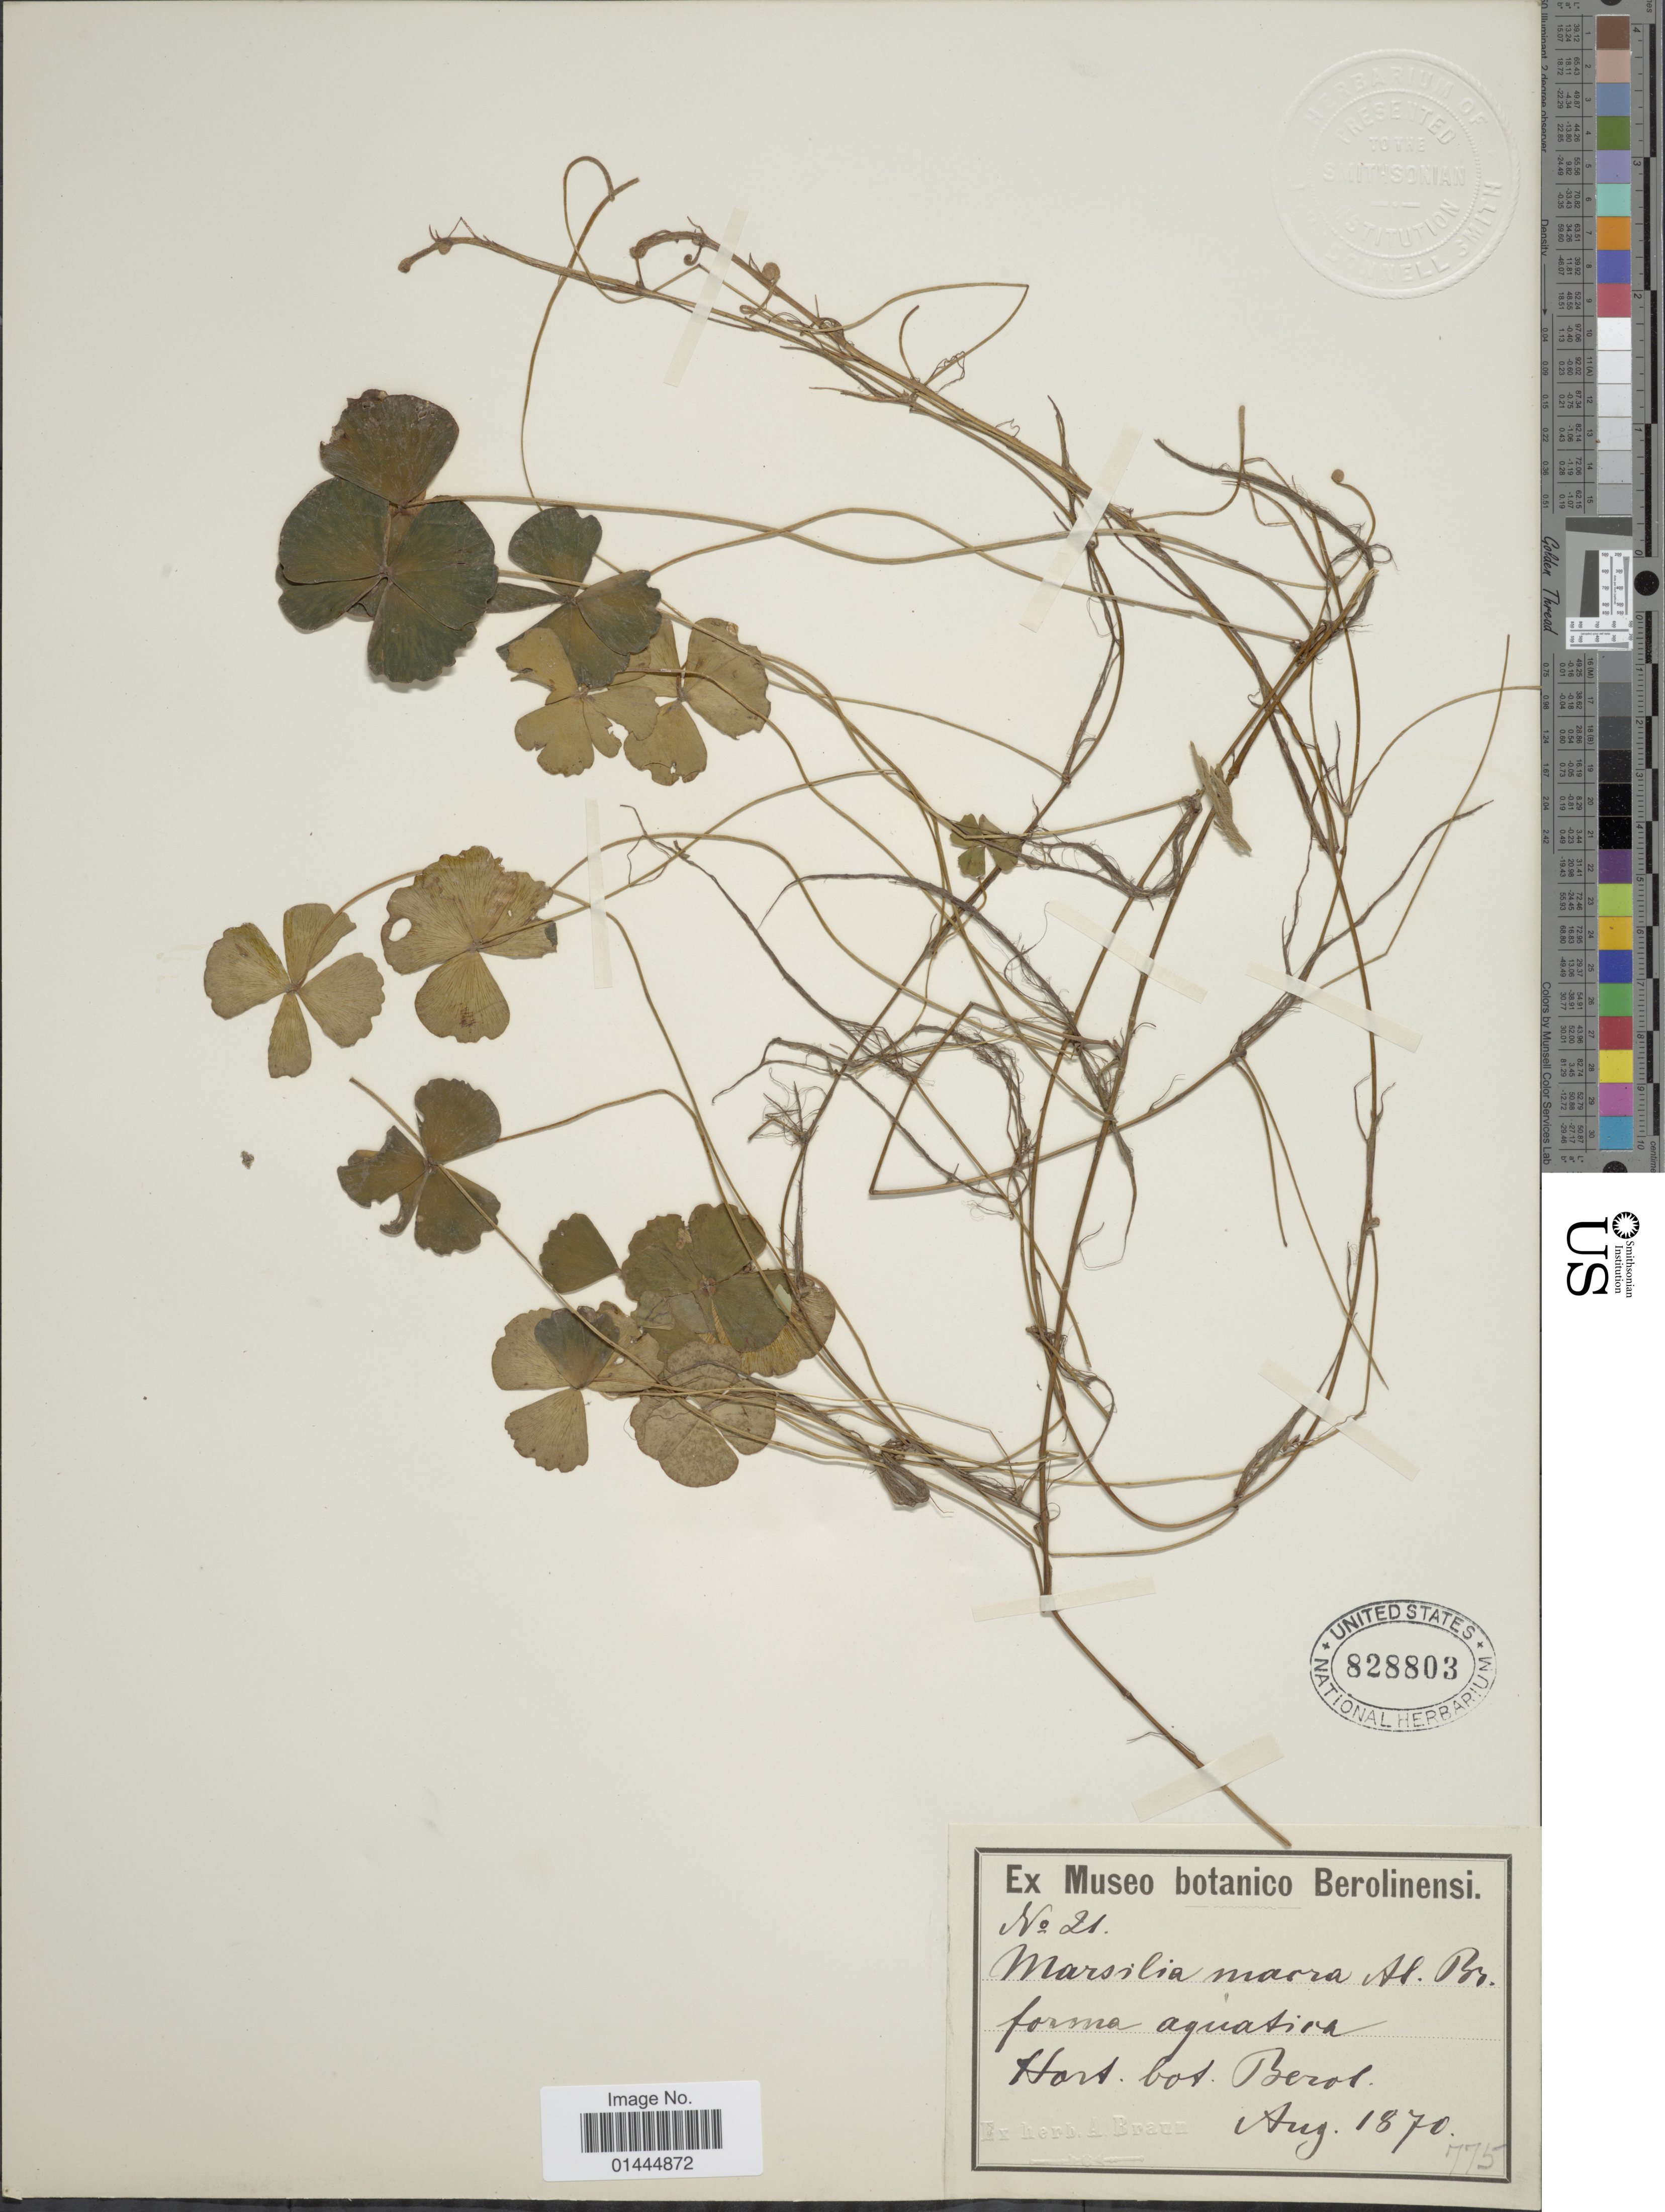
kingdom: Plantae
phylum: Tracheophyta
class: Polypodiopsida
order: Salviniales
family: Marsileaceae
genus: Marsilea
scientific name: Marsilea macra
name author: A. Braun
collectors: ex herb. A. Braun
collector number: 21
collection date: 1870-08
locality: Hort. bot. Berol.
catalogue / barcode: US 828803